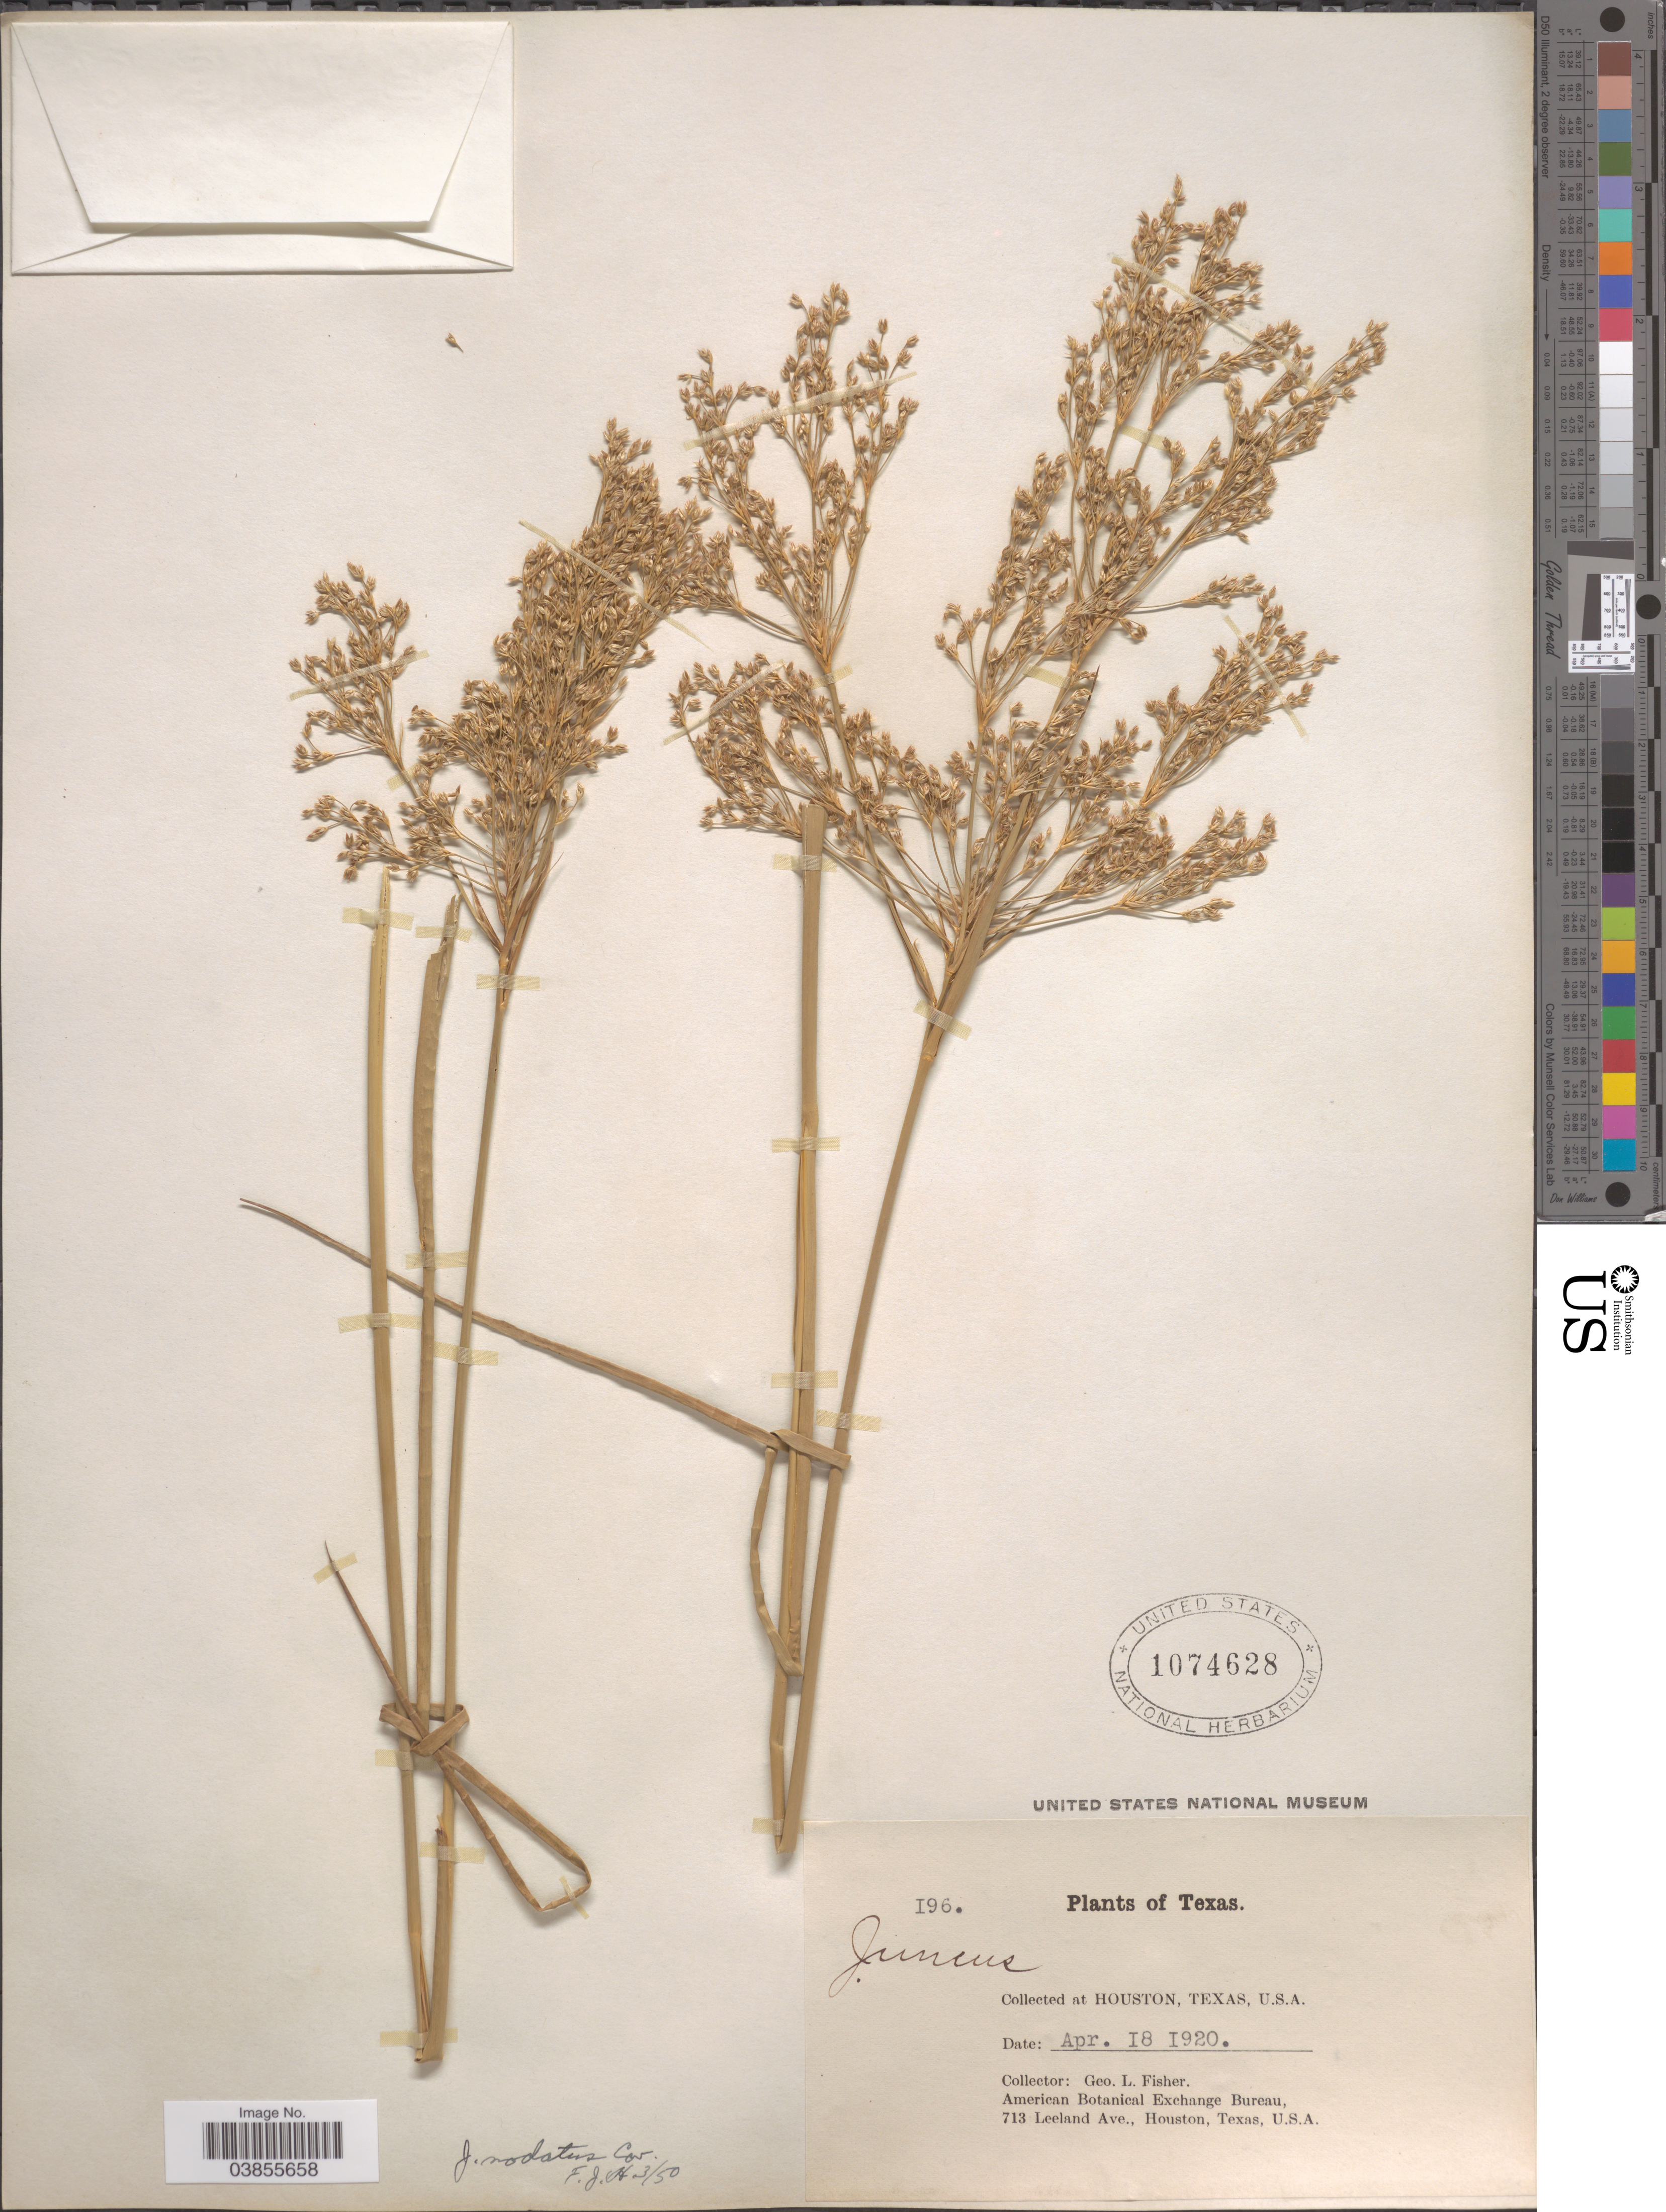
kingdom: Plantae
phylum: Tracheophyta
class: Liliopsida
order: Poales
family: Juncaceae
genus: Juncus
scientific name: Juncus nodatus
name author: Coville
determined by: Strong, Mark T., (BOT), Smithsonian Institution - National Museum of Natural History (UNITED STATES)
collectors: G. L. Fisher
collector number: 196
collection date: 1920-04-18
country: United States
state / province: Texas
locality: Houston.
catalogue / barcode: US 1074628